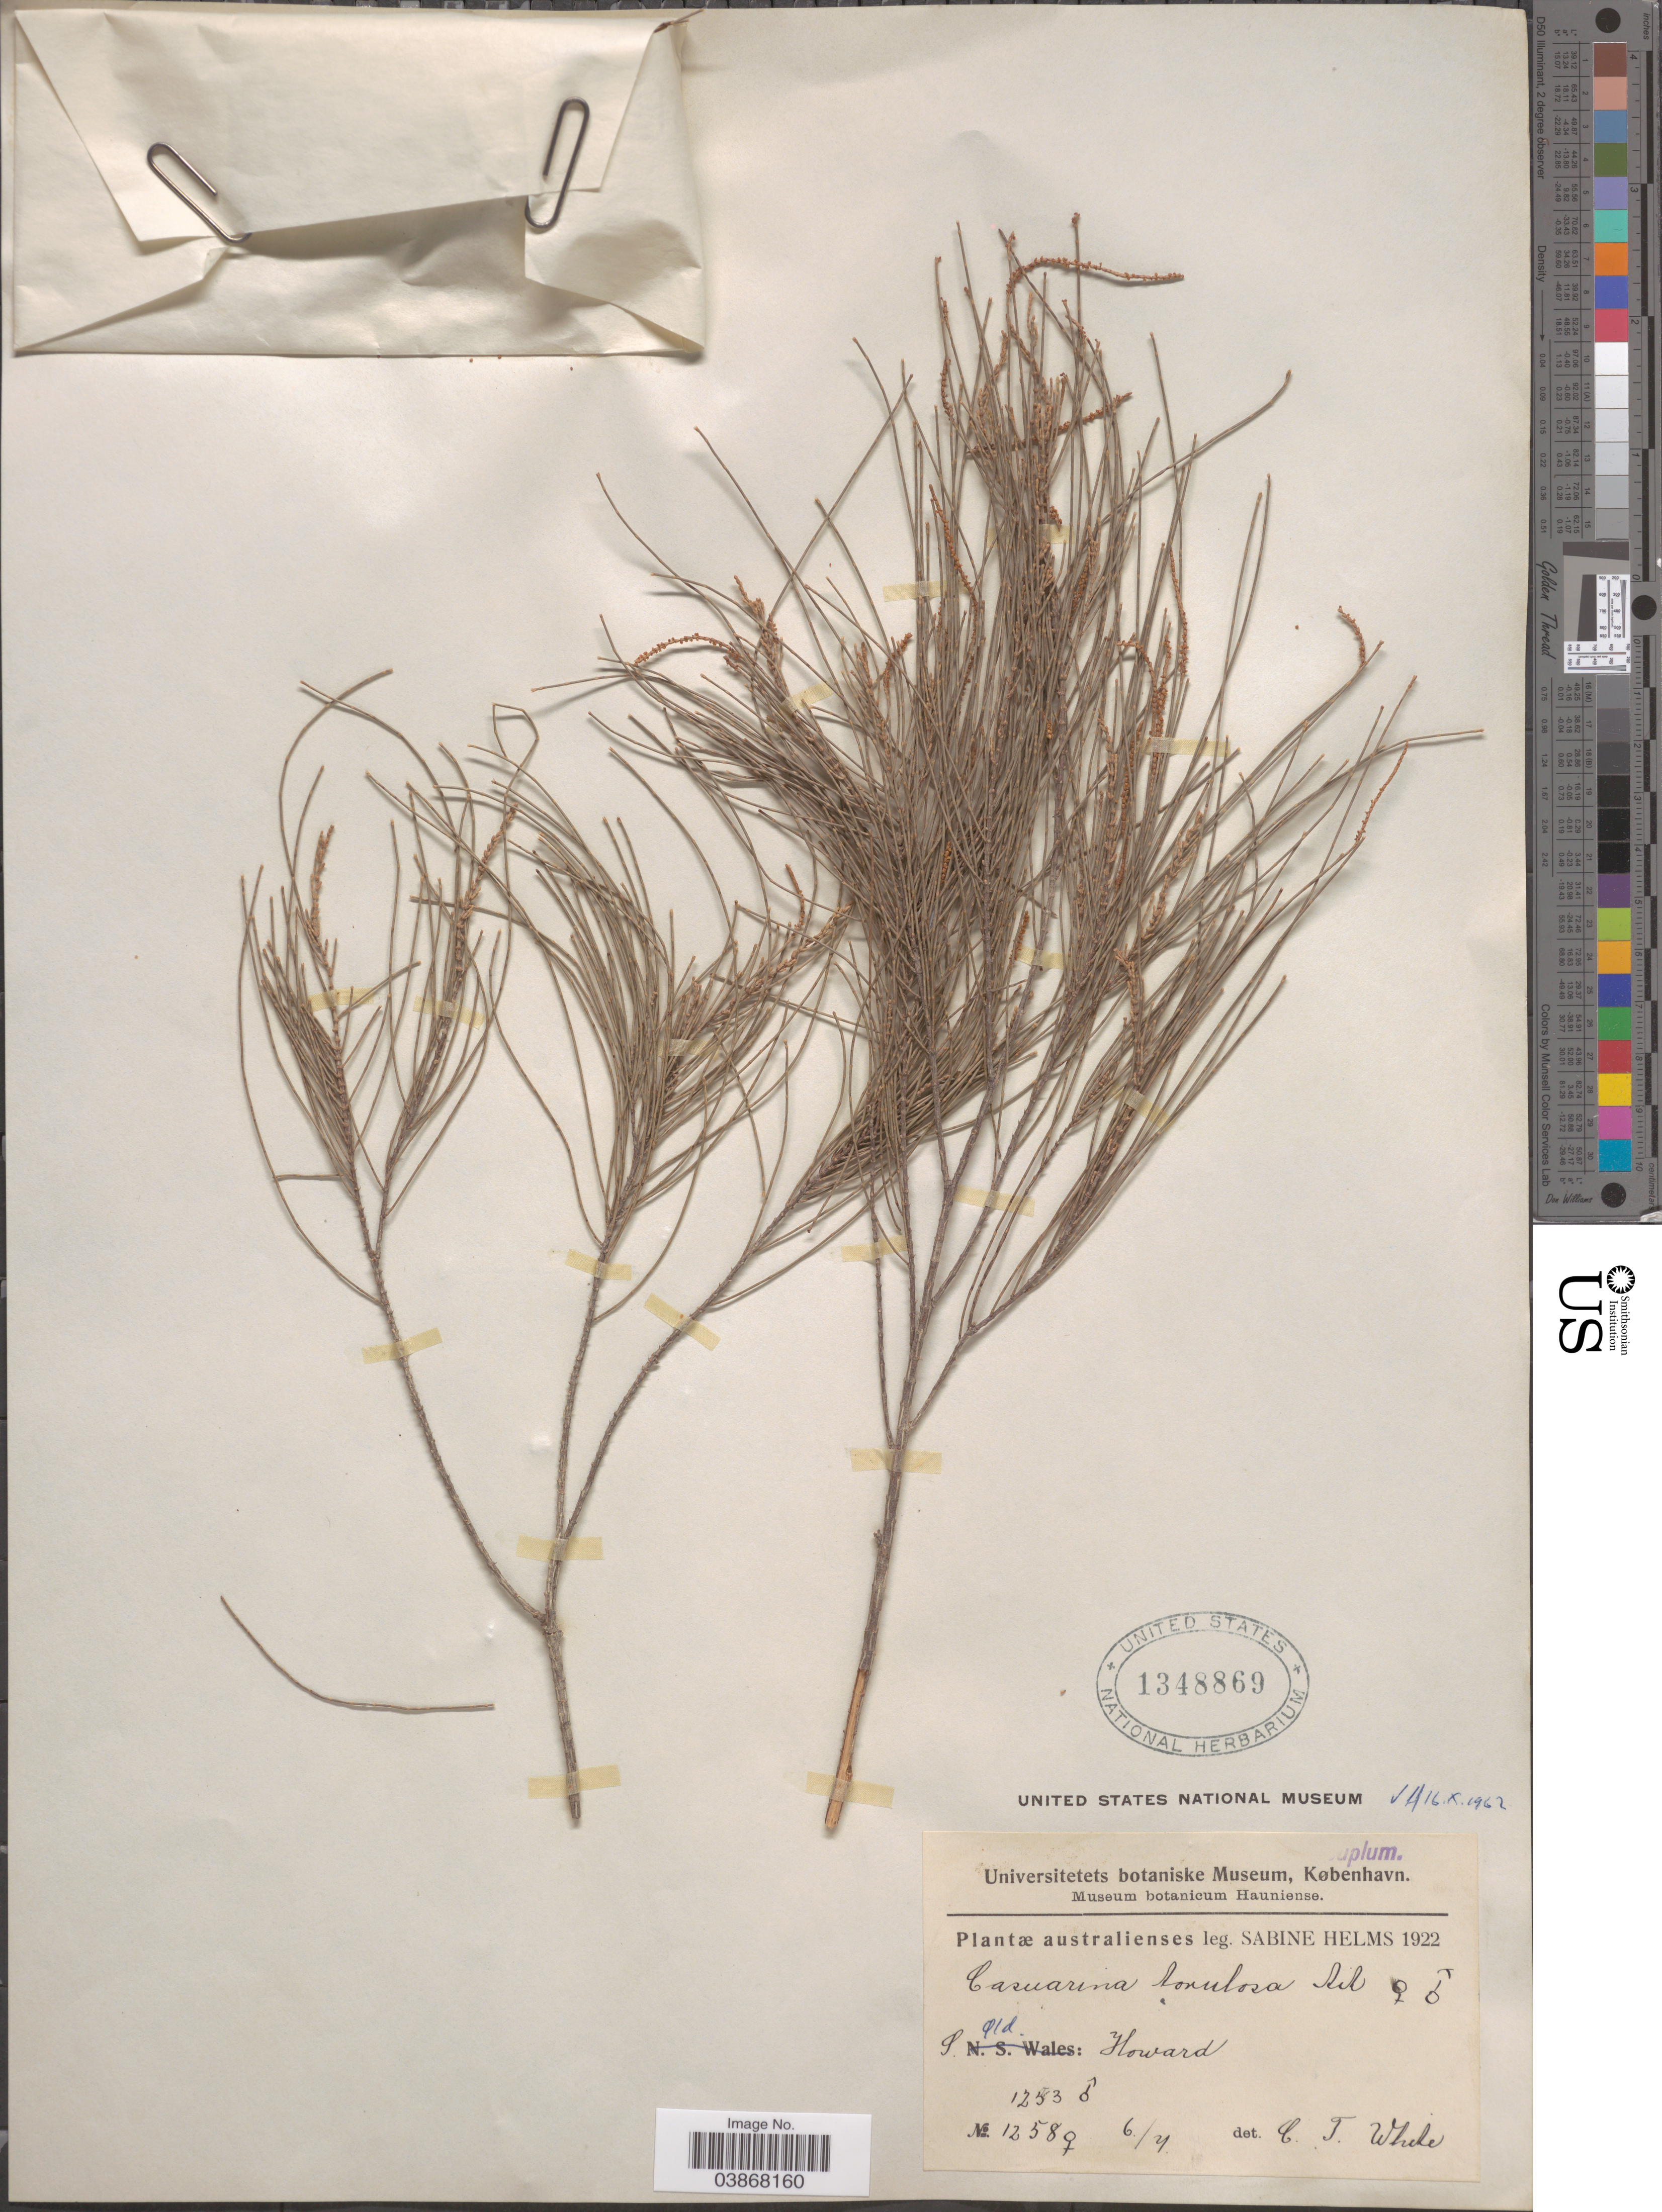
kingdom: Plantae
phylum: Tracheophyta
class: Magnoliopsida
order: Fagales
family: Casuarinaceae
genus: Allocasuarina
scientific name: Allocasuarina torulosa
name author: (Aiton) L.A.S. Johnson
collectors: S. Helms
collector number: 1253/1258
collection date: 1922-04-06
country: Australia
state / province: Queensland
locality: S. Qld: Howard.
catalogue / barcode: US 1348869